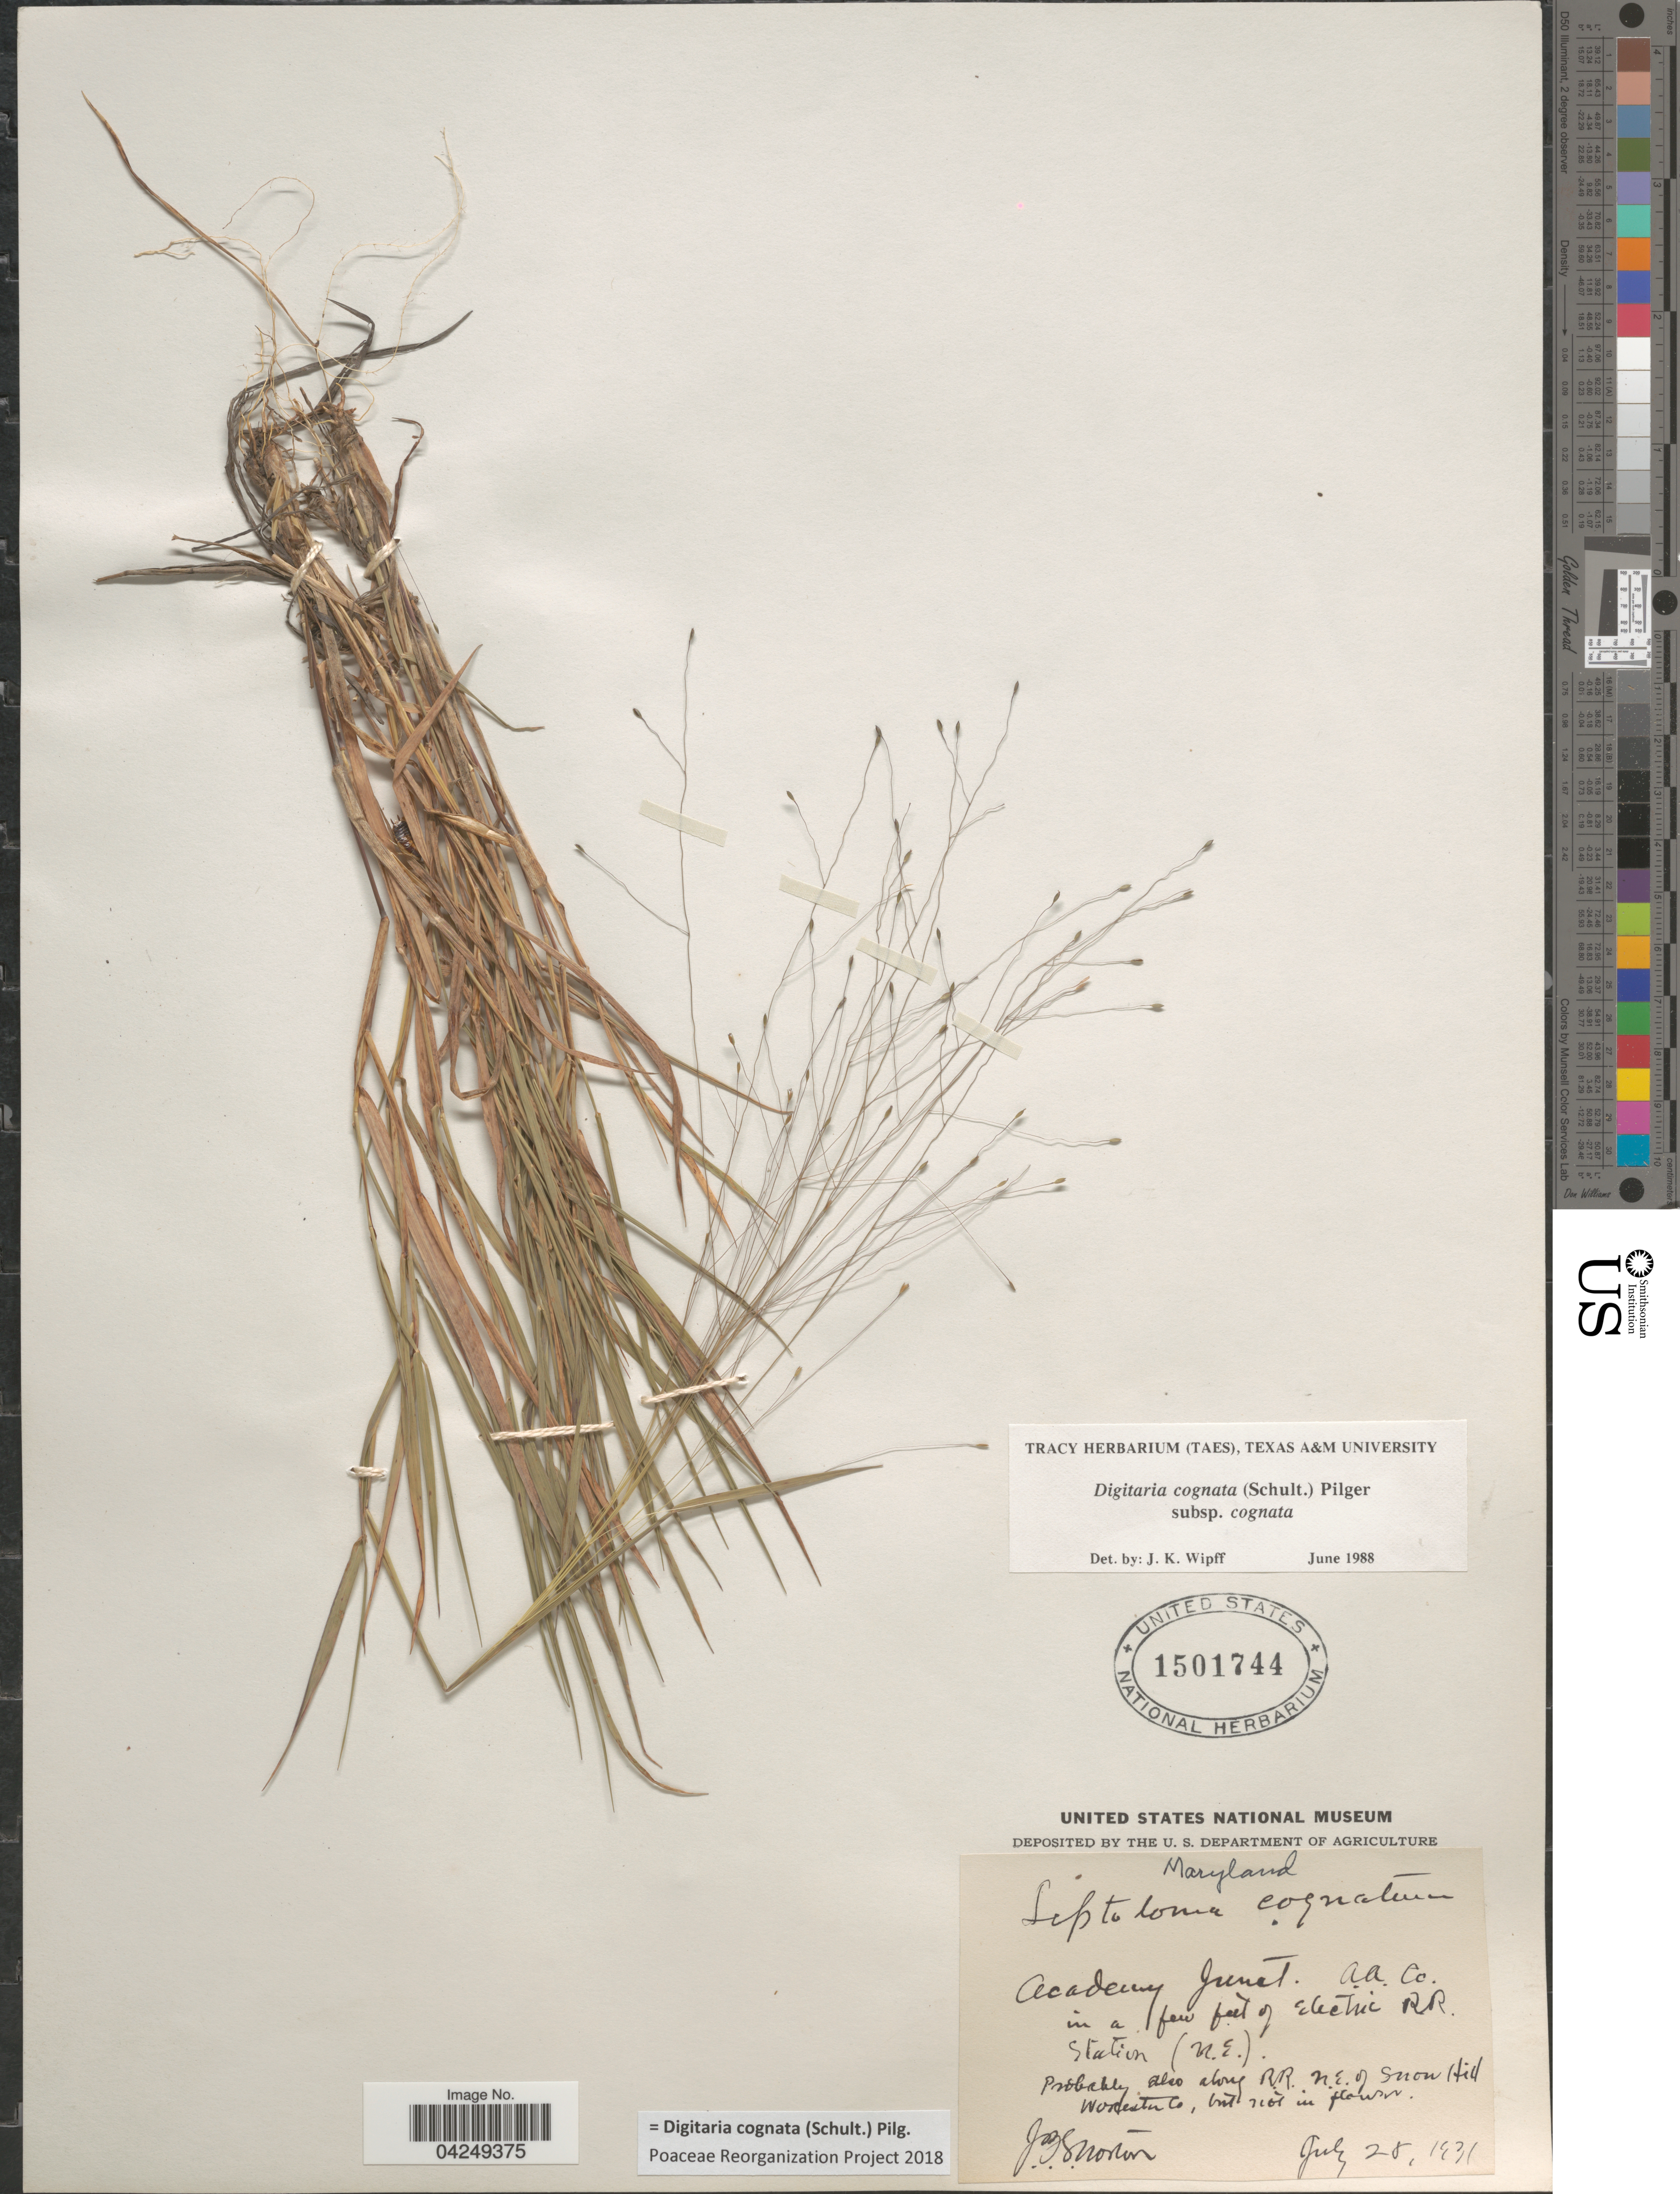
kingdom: Plantae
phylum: Tracheophyta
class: Liliopsida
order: Poales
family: Poaceae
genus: Digitaria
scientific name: Digitaria cognata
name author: (Scult.) Pilg.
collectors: J. B. S. Norton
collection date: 1931-07-28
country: United States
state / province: Maryland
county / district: Anne Arundel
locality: Academy Junct. A.A. Co. In a few feet of Electric RR. Station (N.E.). Probably also along R.R. N.E. of Snow Hill Worcestor Co.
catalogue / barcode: US 1501744